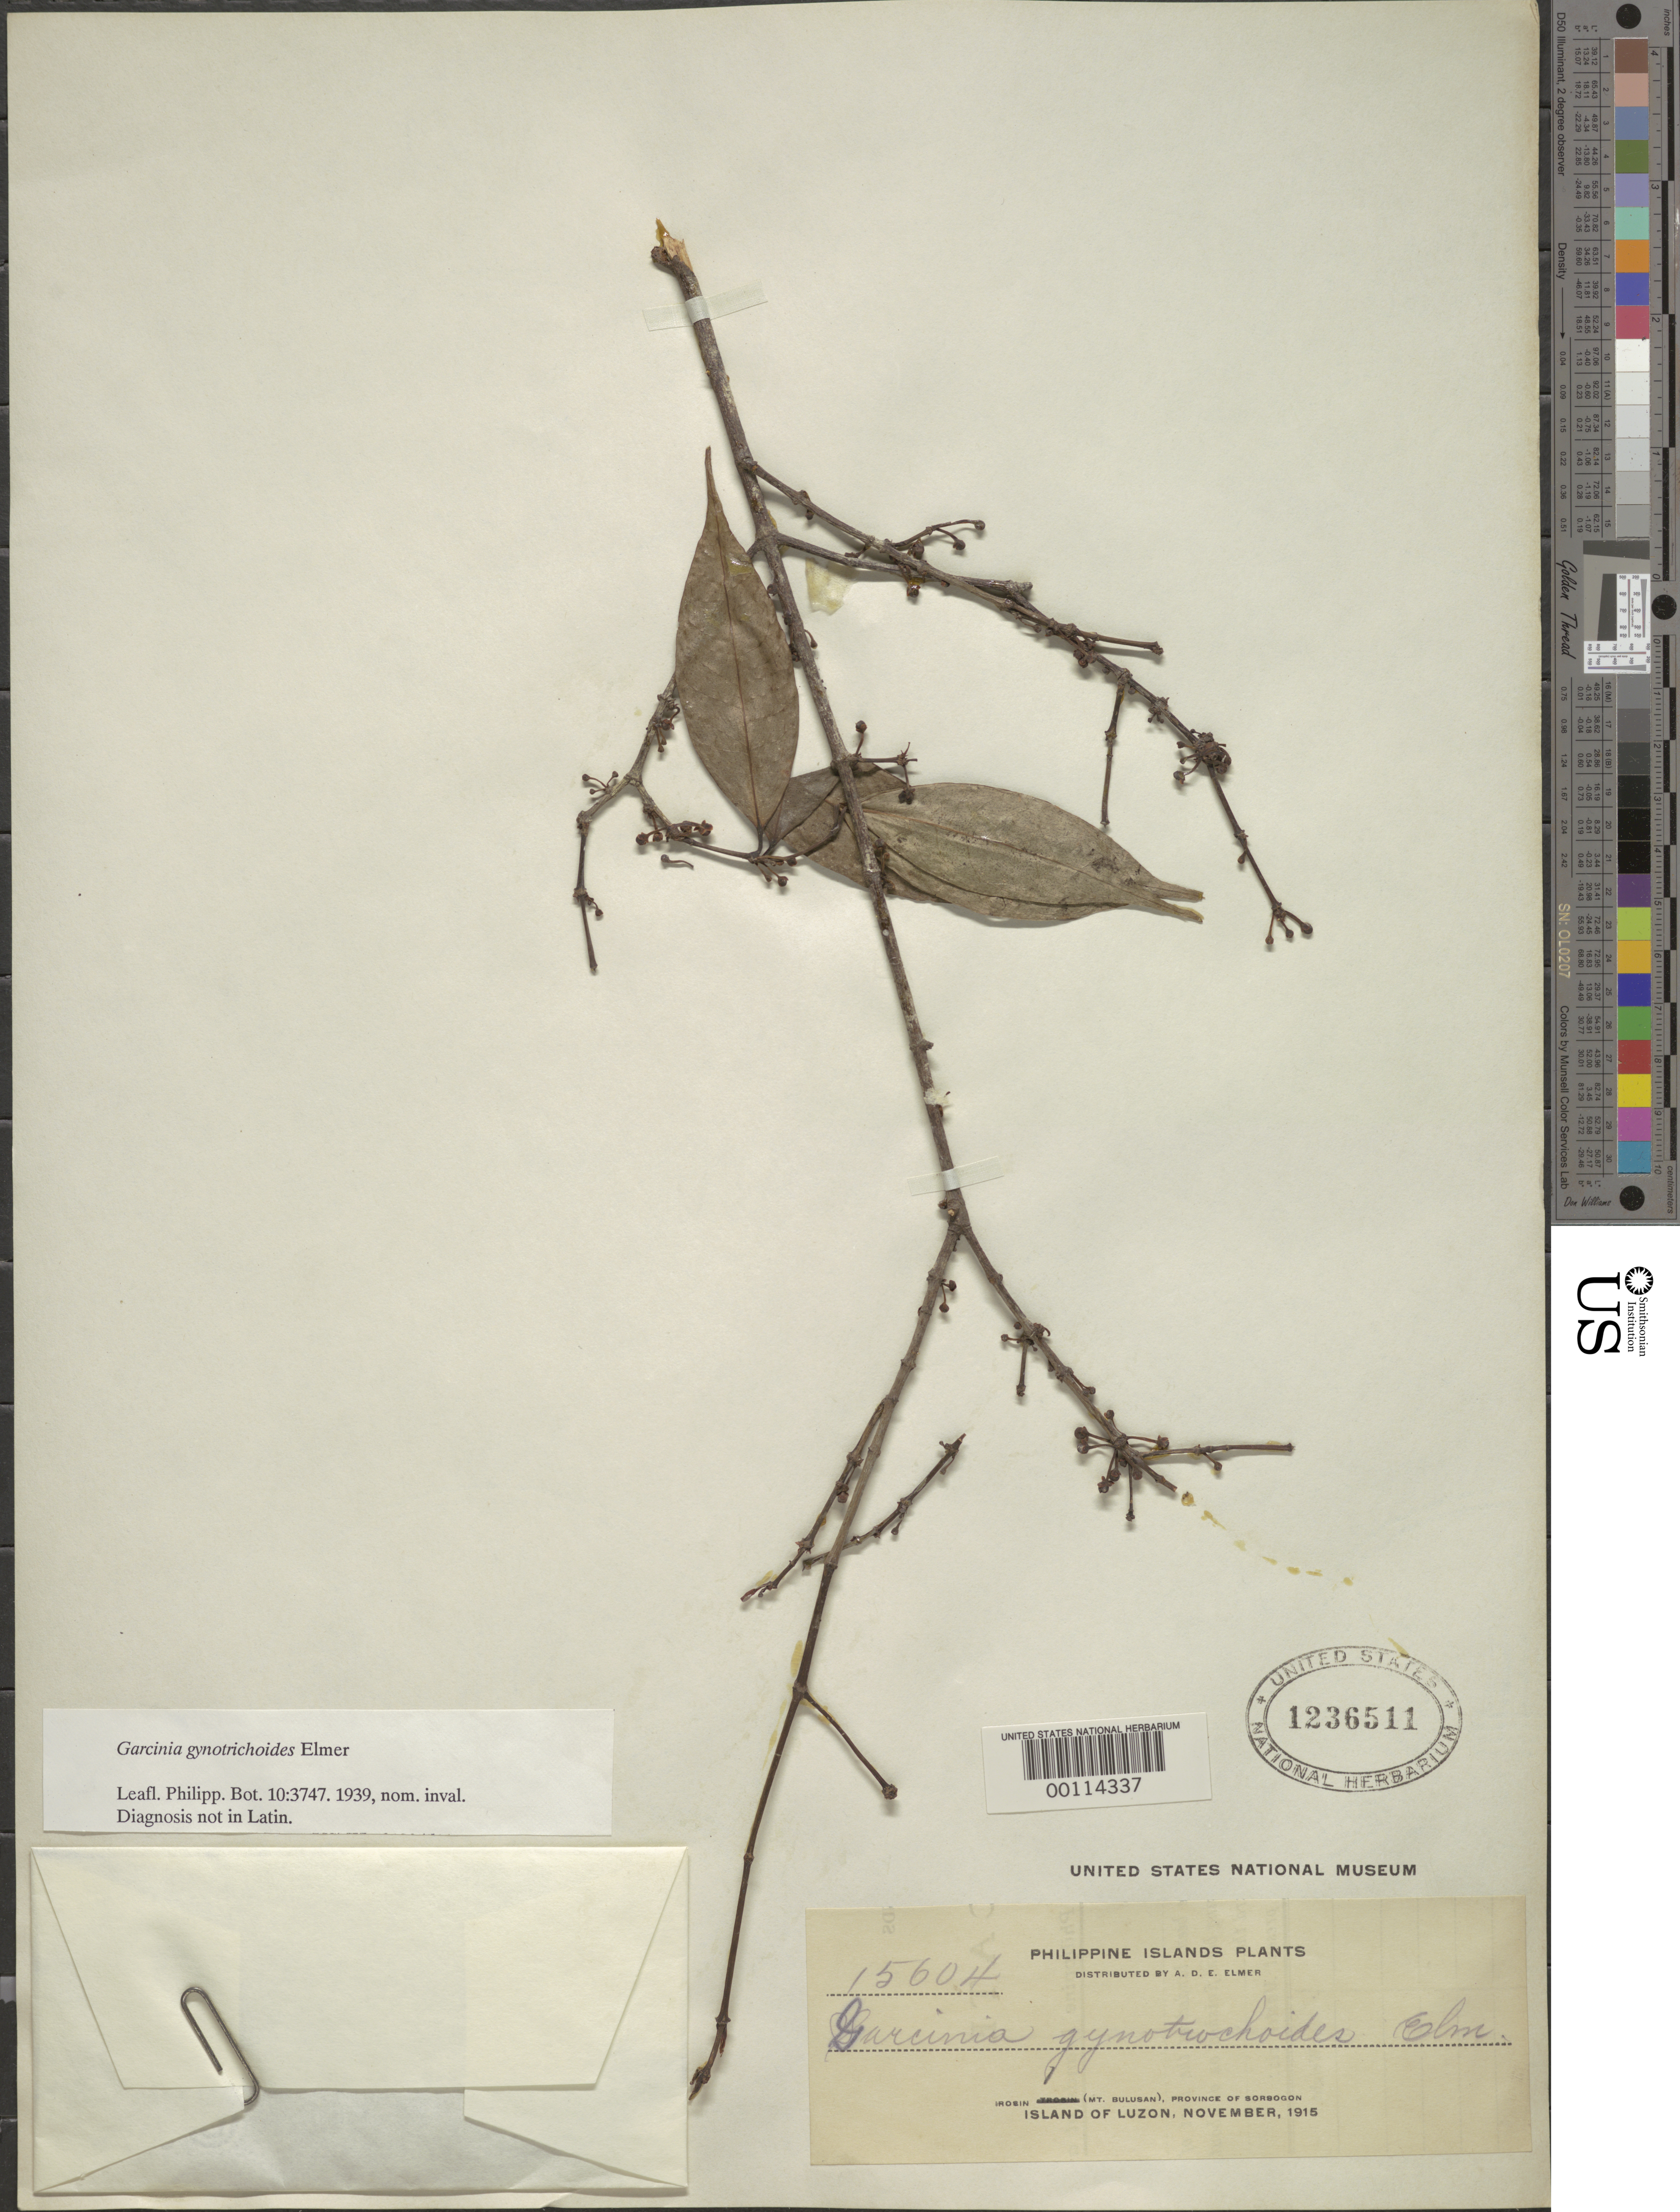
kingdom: Plantae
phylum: Tracheophyta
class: Magnoliopsida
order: Malpighiales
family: Clusiaceae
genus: Garcinia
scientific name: Garcinia gynotrochoides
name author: Elmer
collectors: A. D. E. Elmer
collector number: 15604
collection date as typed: Nov 1915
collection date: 1915-11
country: Philippines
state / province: Bicol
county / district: Sorsogon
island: Luzon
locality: Irosin, Mt. Bulusan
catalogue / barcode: US 1236511